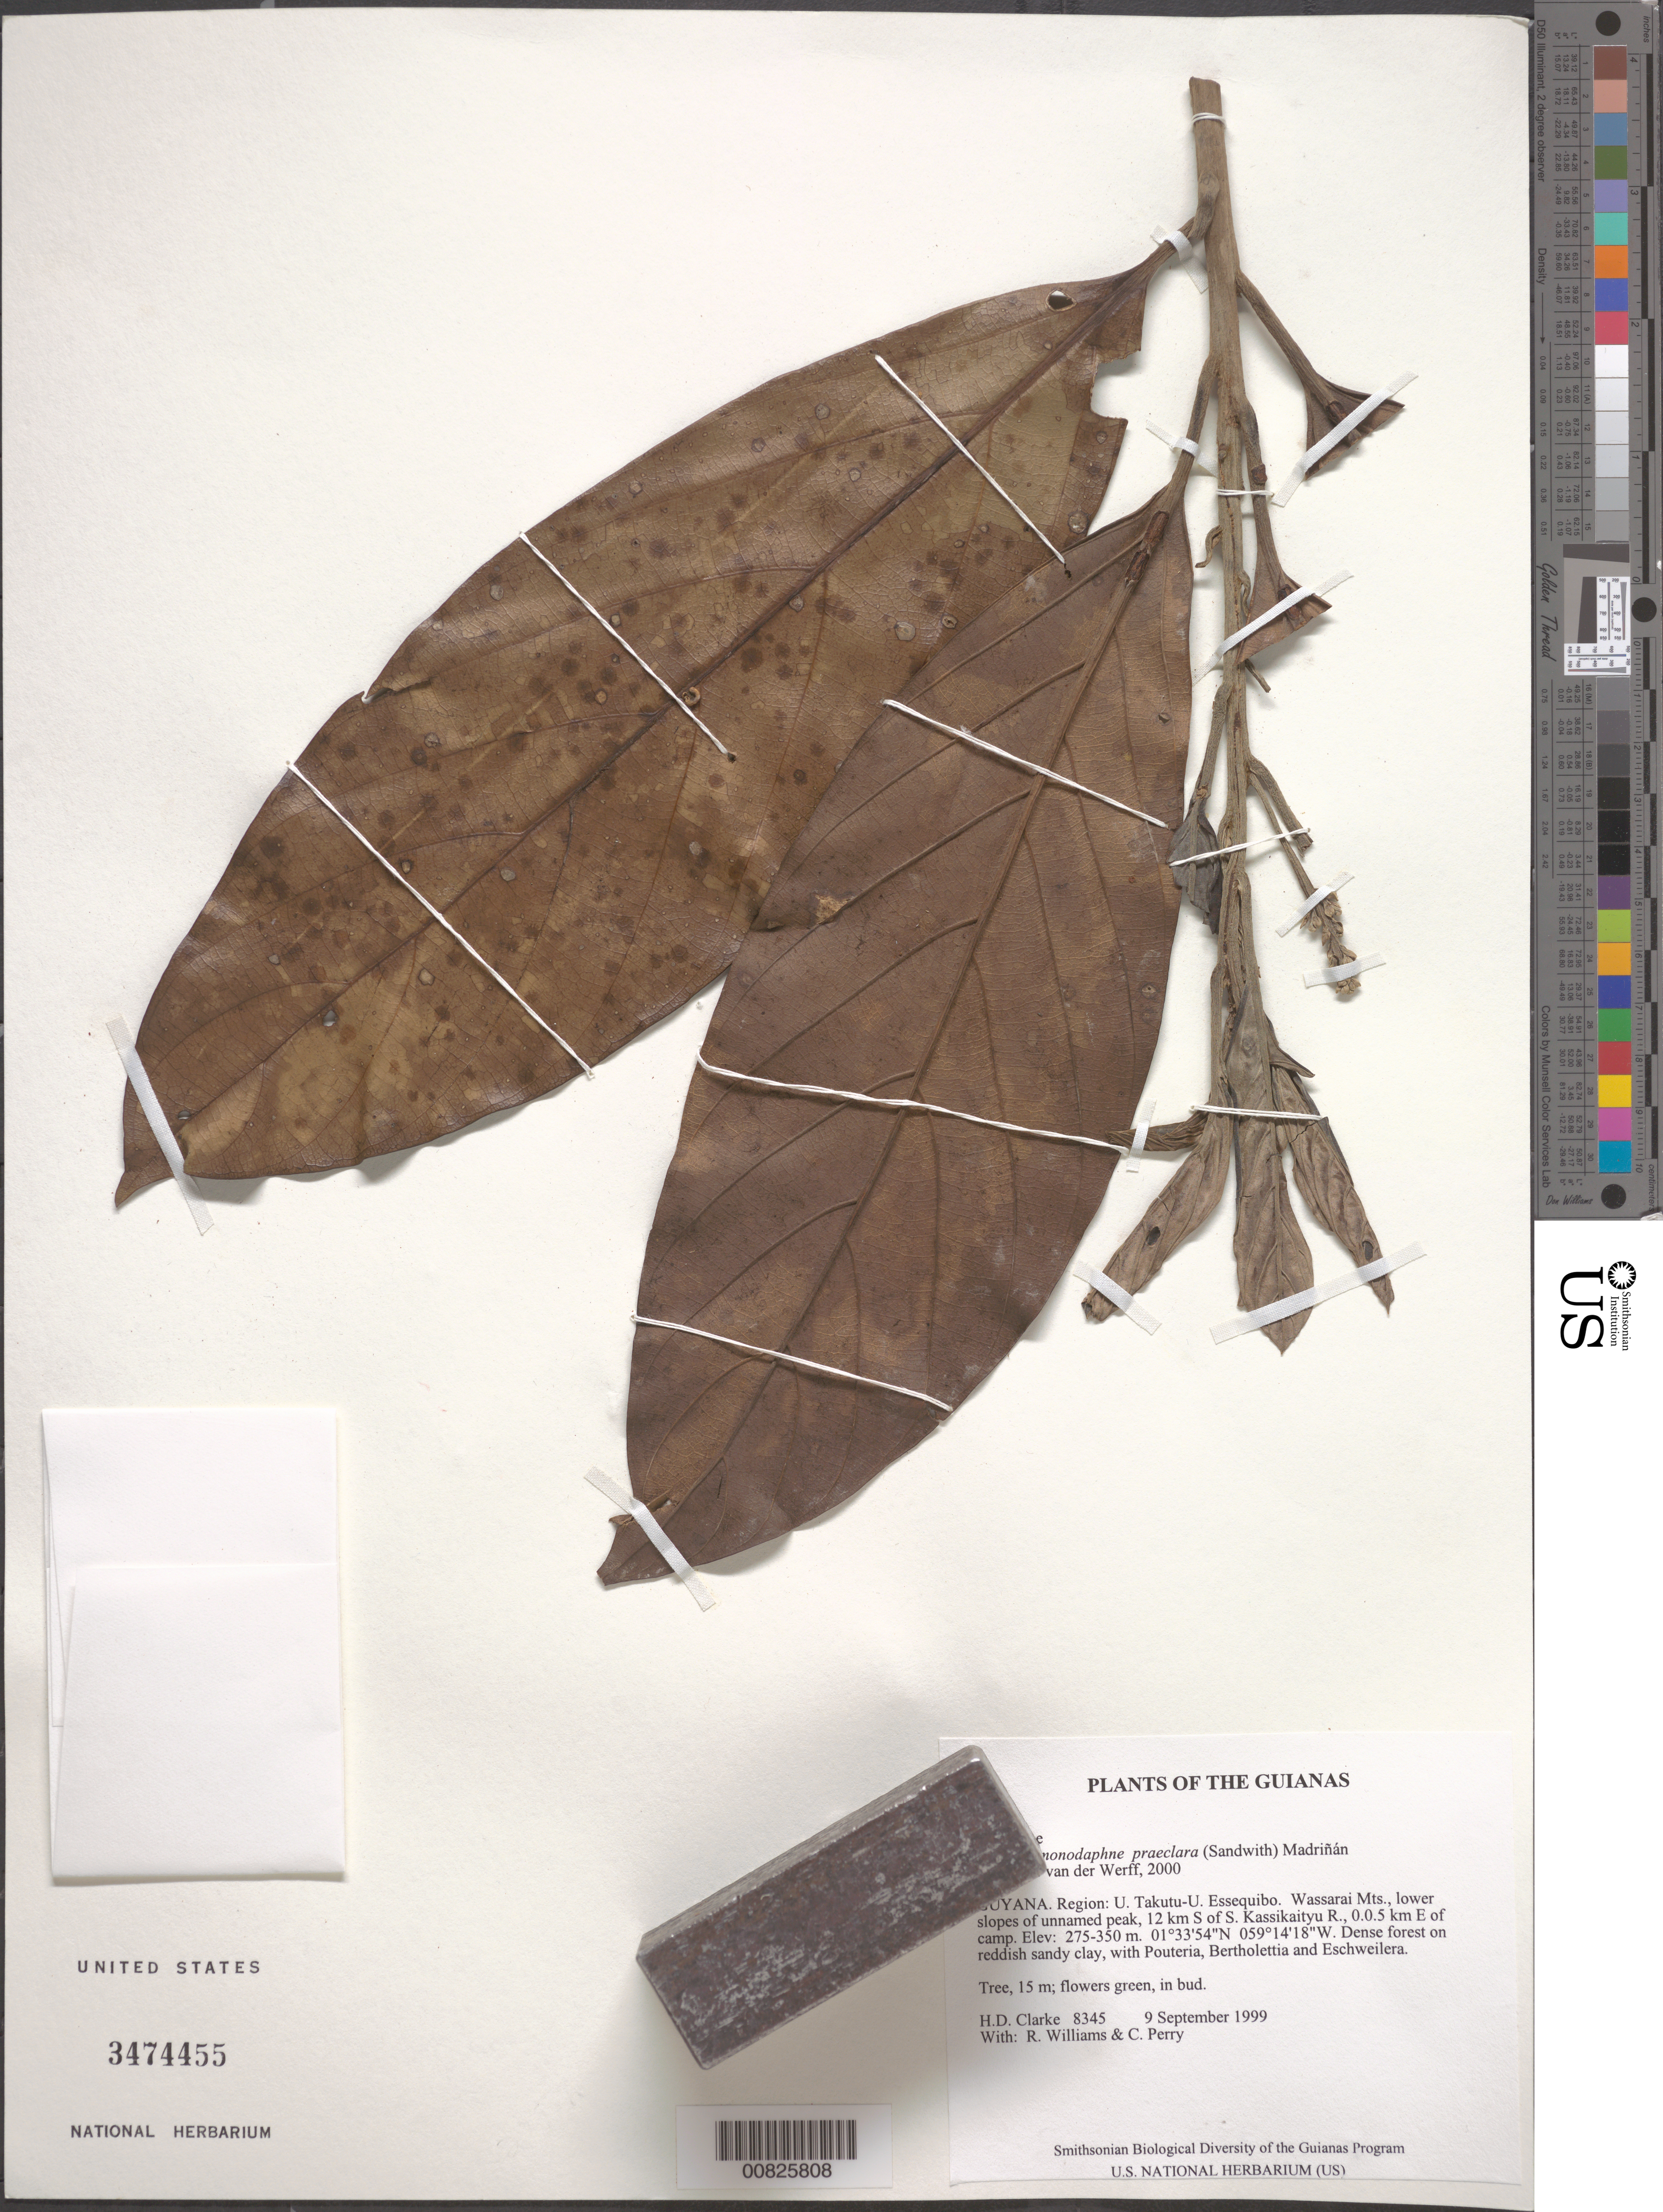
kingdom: Plantae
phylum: Tracheophyta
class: Magnoliopsida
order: Laurales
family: Lauraceae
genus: Rhodostemonodaphne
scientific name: Rhodostemonodaphne praeclara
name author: (Sandwith) Madriñán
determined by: van der Werff, H., (MO), Missouri Botanical Garden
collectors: H. D. Clarke, R. Williams & C. Perry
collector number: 8345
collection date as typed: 9 September 1999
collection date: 1999-09-09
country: Guyana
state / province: U. Takutu-U. Essequibo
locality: Wassarai Mts., lower slopes of unnamed peak, 12 km S of S. Kassikaityu R., 0.0.5 km E of camp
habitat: Dense forest on reddish sandy clay, with Pouteria, Bertholettia and Eschweilera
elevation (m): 275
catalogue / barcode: US 3474455